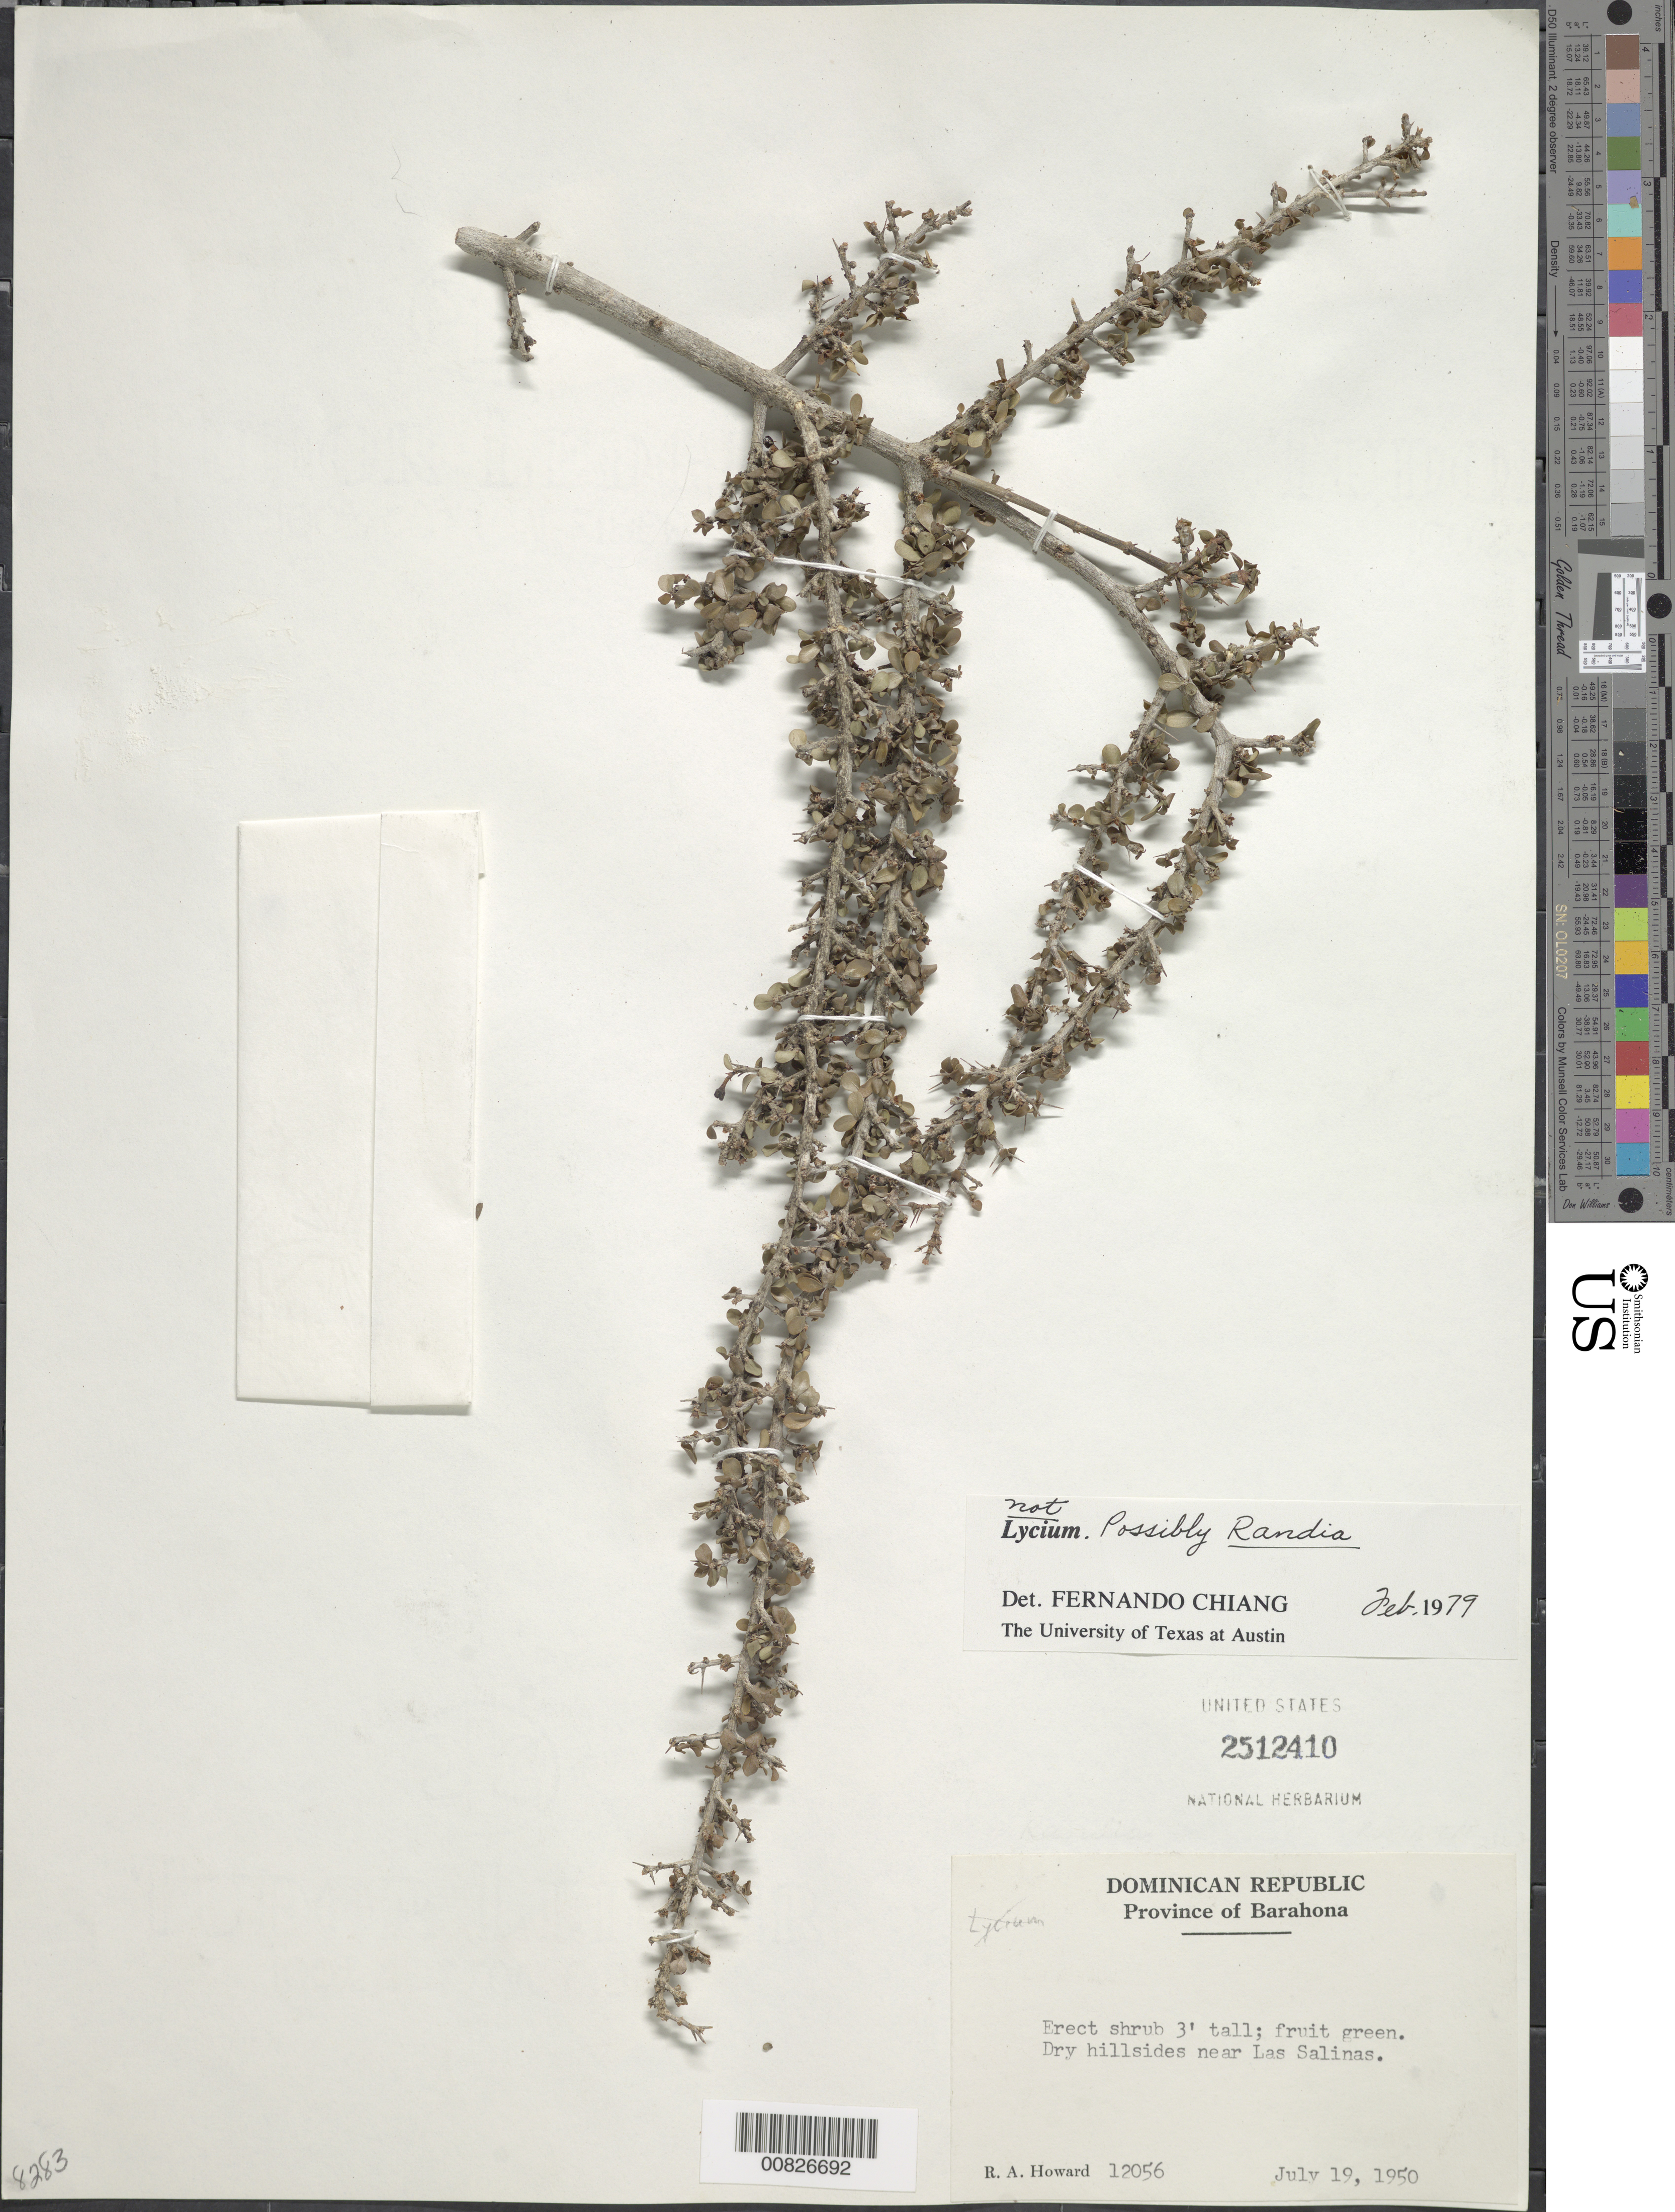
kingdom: Plantae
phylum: Tracheophyta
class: Magnoliopsida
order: Gentianales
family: Rubiaceae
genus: Randia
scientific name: Randia sp.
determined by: Chiang, F.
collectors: R. A. Howard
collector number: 12056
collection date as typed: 19 Jul 1950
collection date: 1950-07-19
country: Dominican Republic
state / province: Barahona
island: Hispaniola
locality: Near Las Salinas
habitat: Dry hillsides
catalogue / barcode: US 2512410